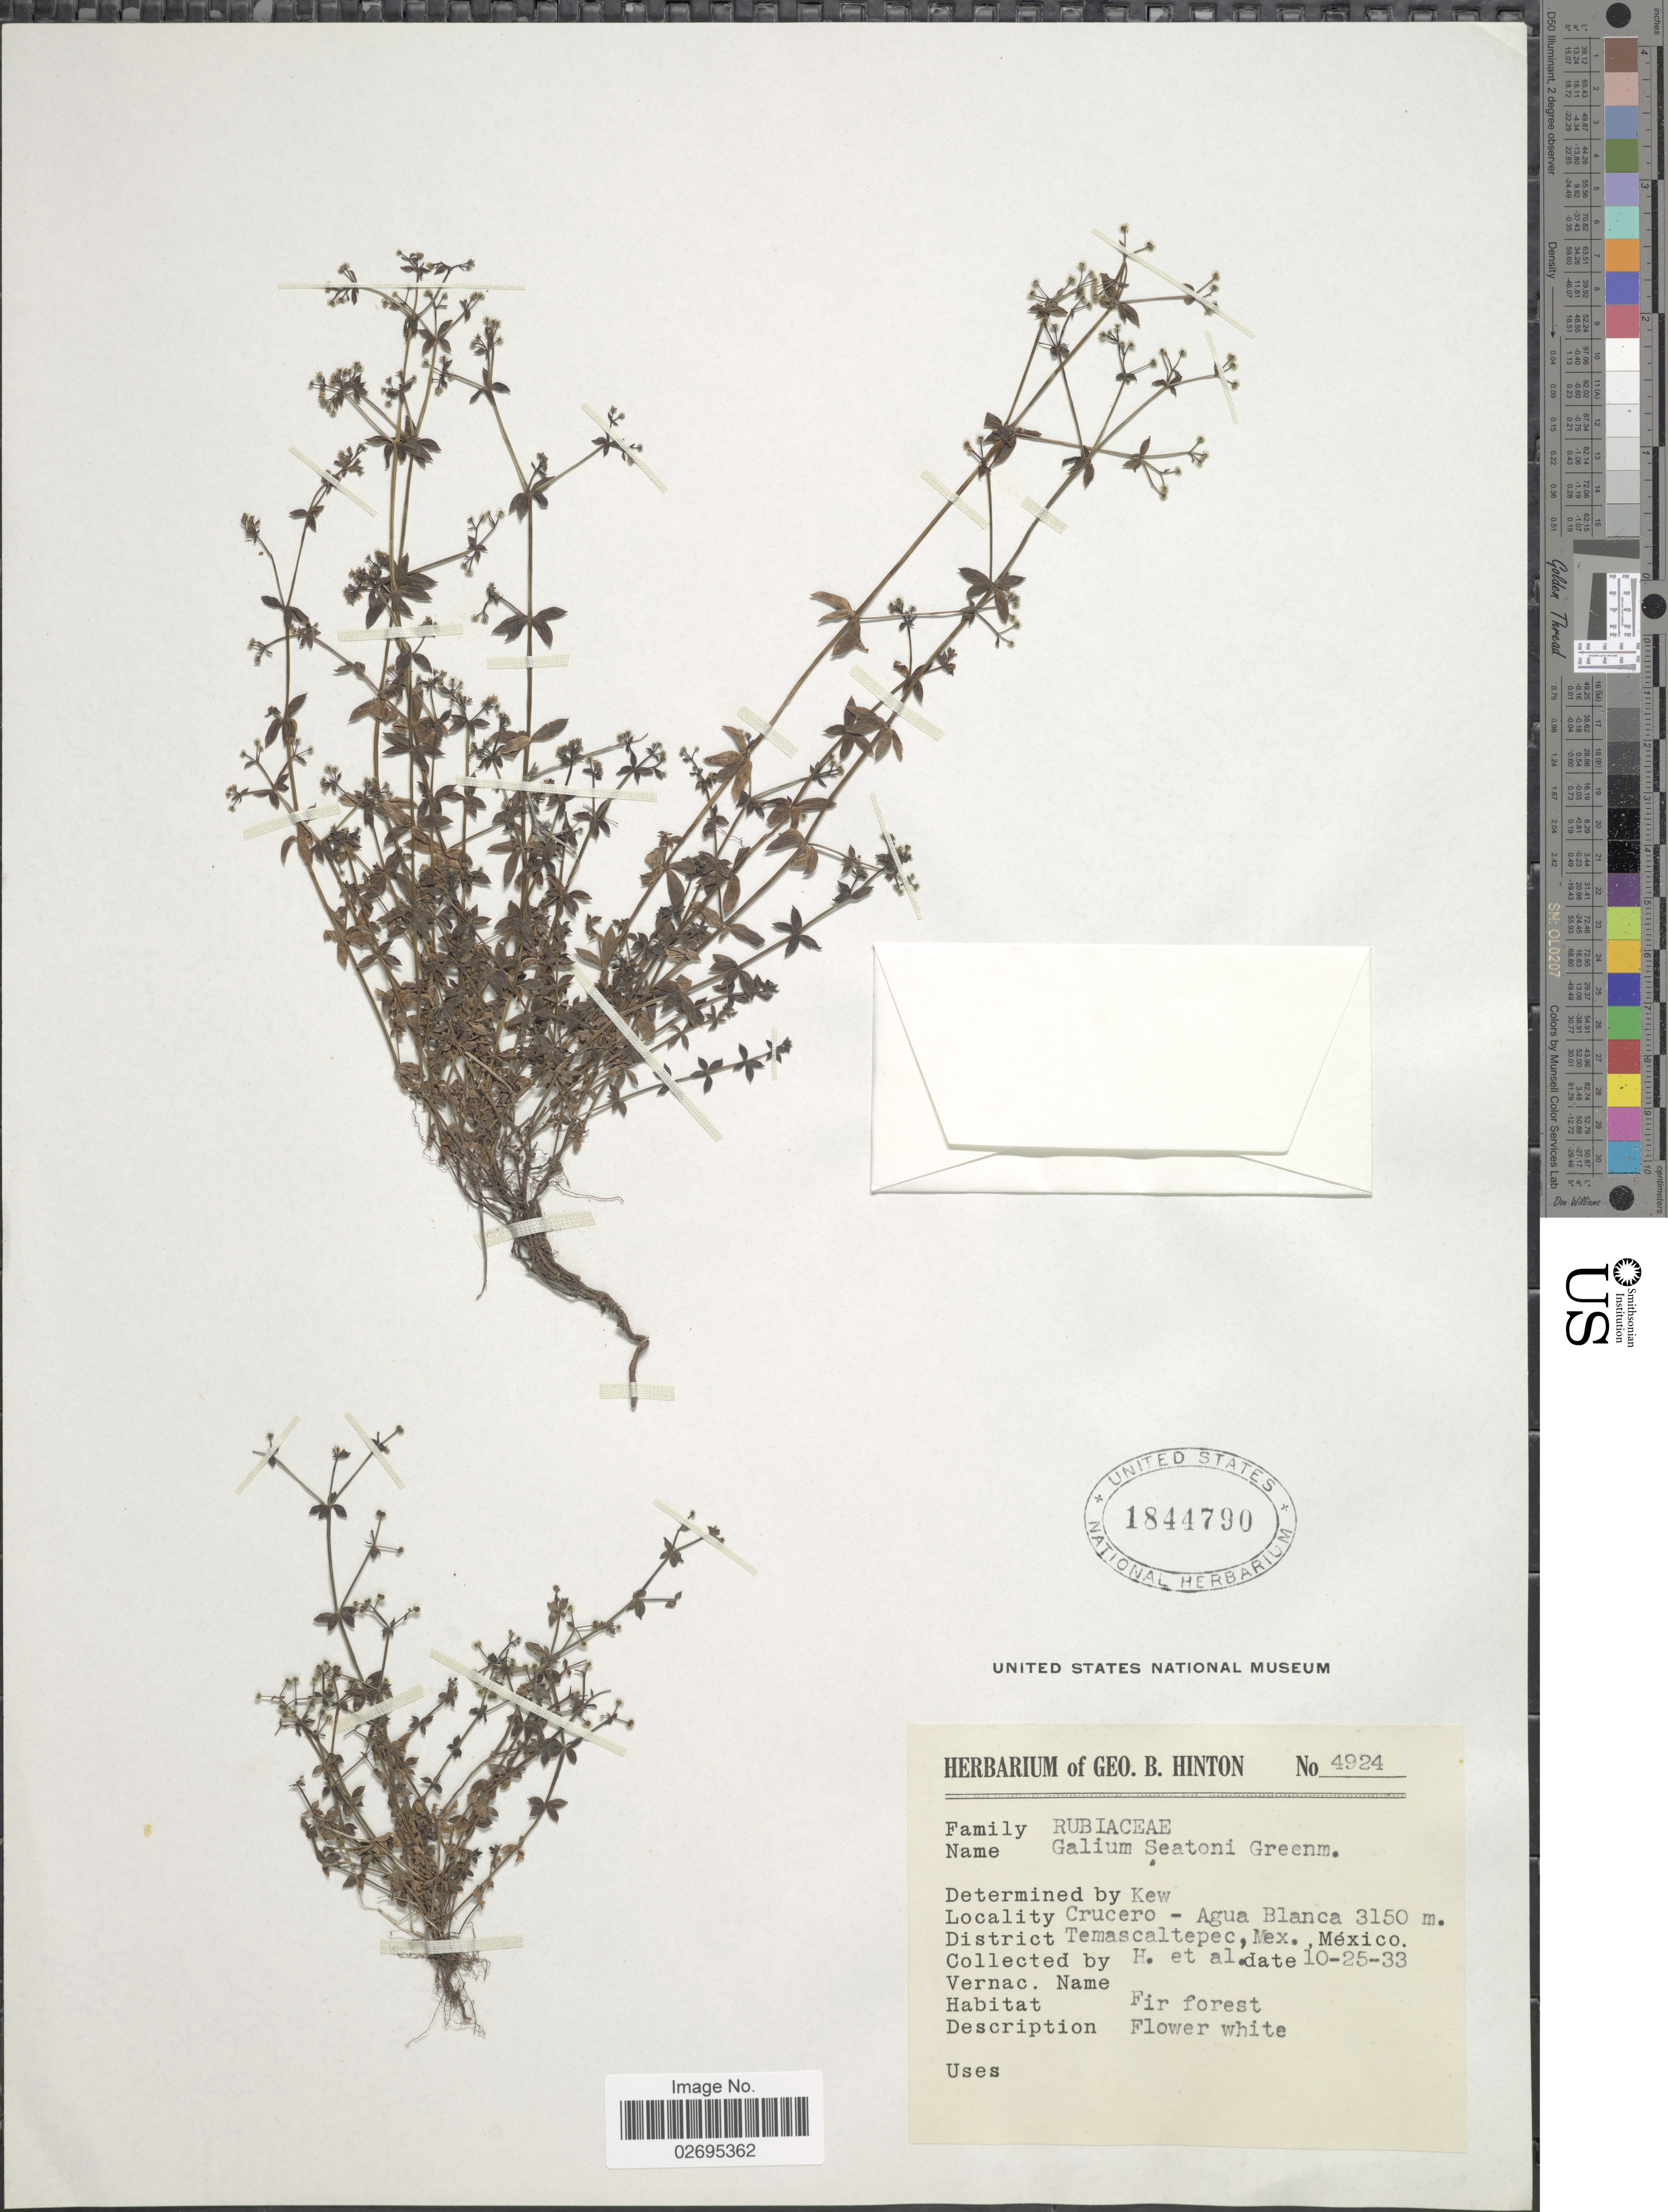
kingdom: Plantae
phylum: Tracheophyta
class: Magnoliopsida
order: Gentianales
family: Rubiaceae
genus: Galium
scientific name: Galium uncinulatum subsp. seatonii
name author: (Greenm.)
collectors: G. B. Hinton & et al.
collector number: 4924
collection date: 1933-10-25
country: Mexico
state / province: México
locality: Crucero - Agua Blanca, District Temascaltepec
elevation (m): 3150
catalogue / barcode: US 1844790